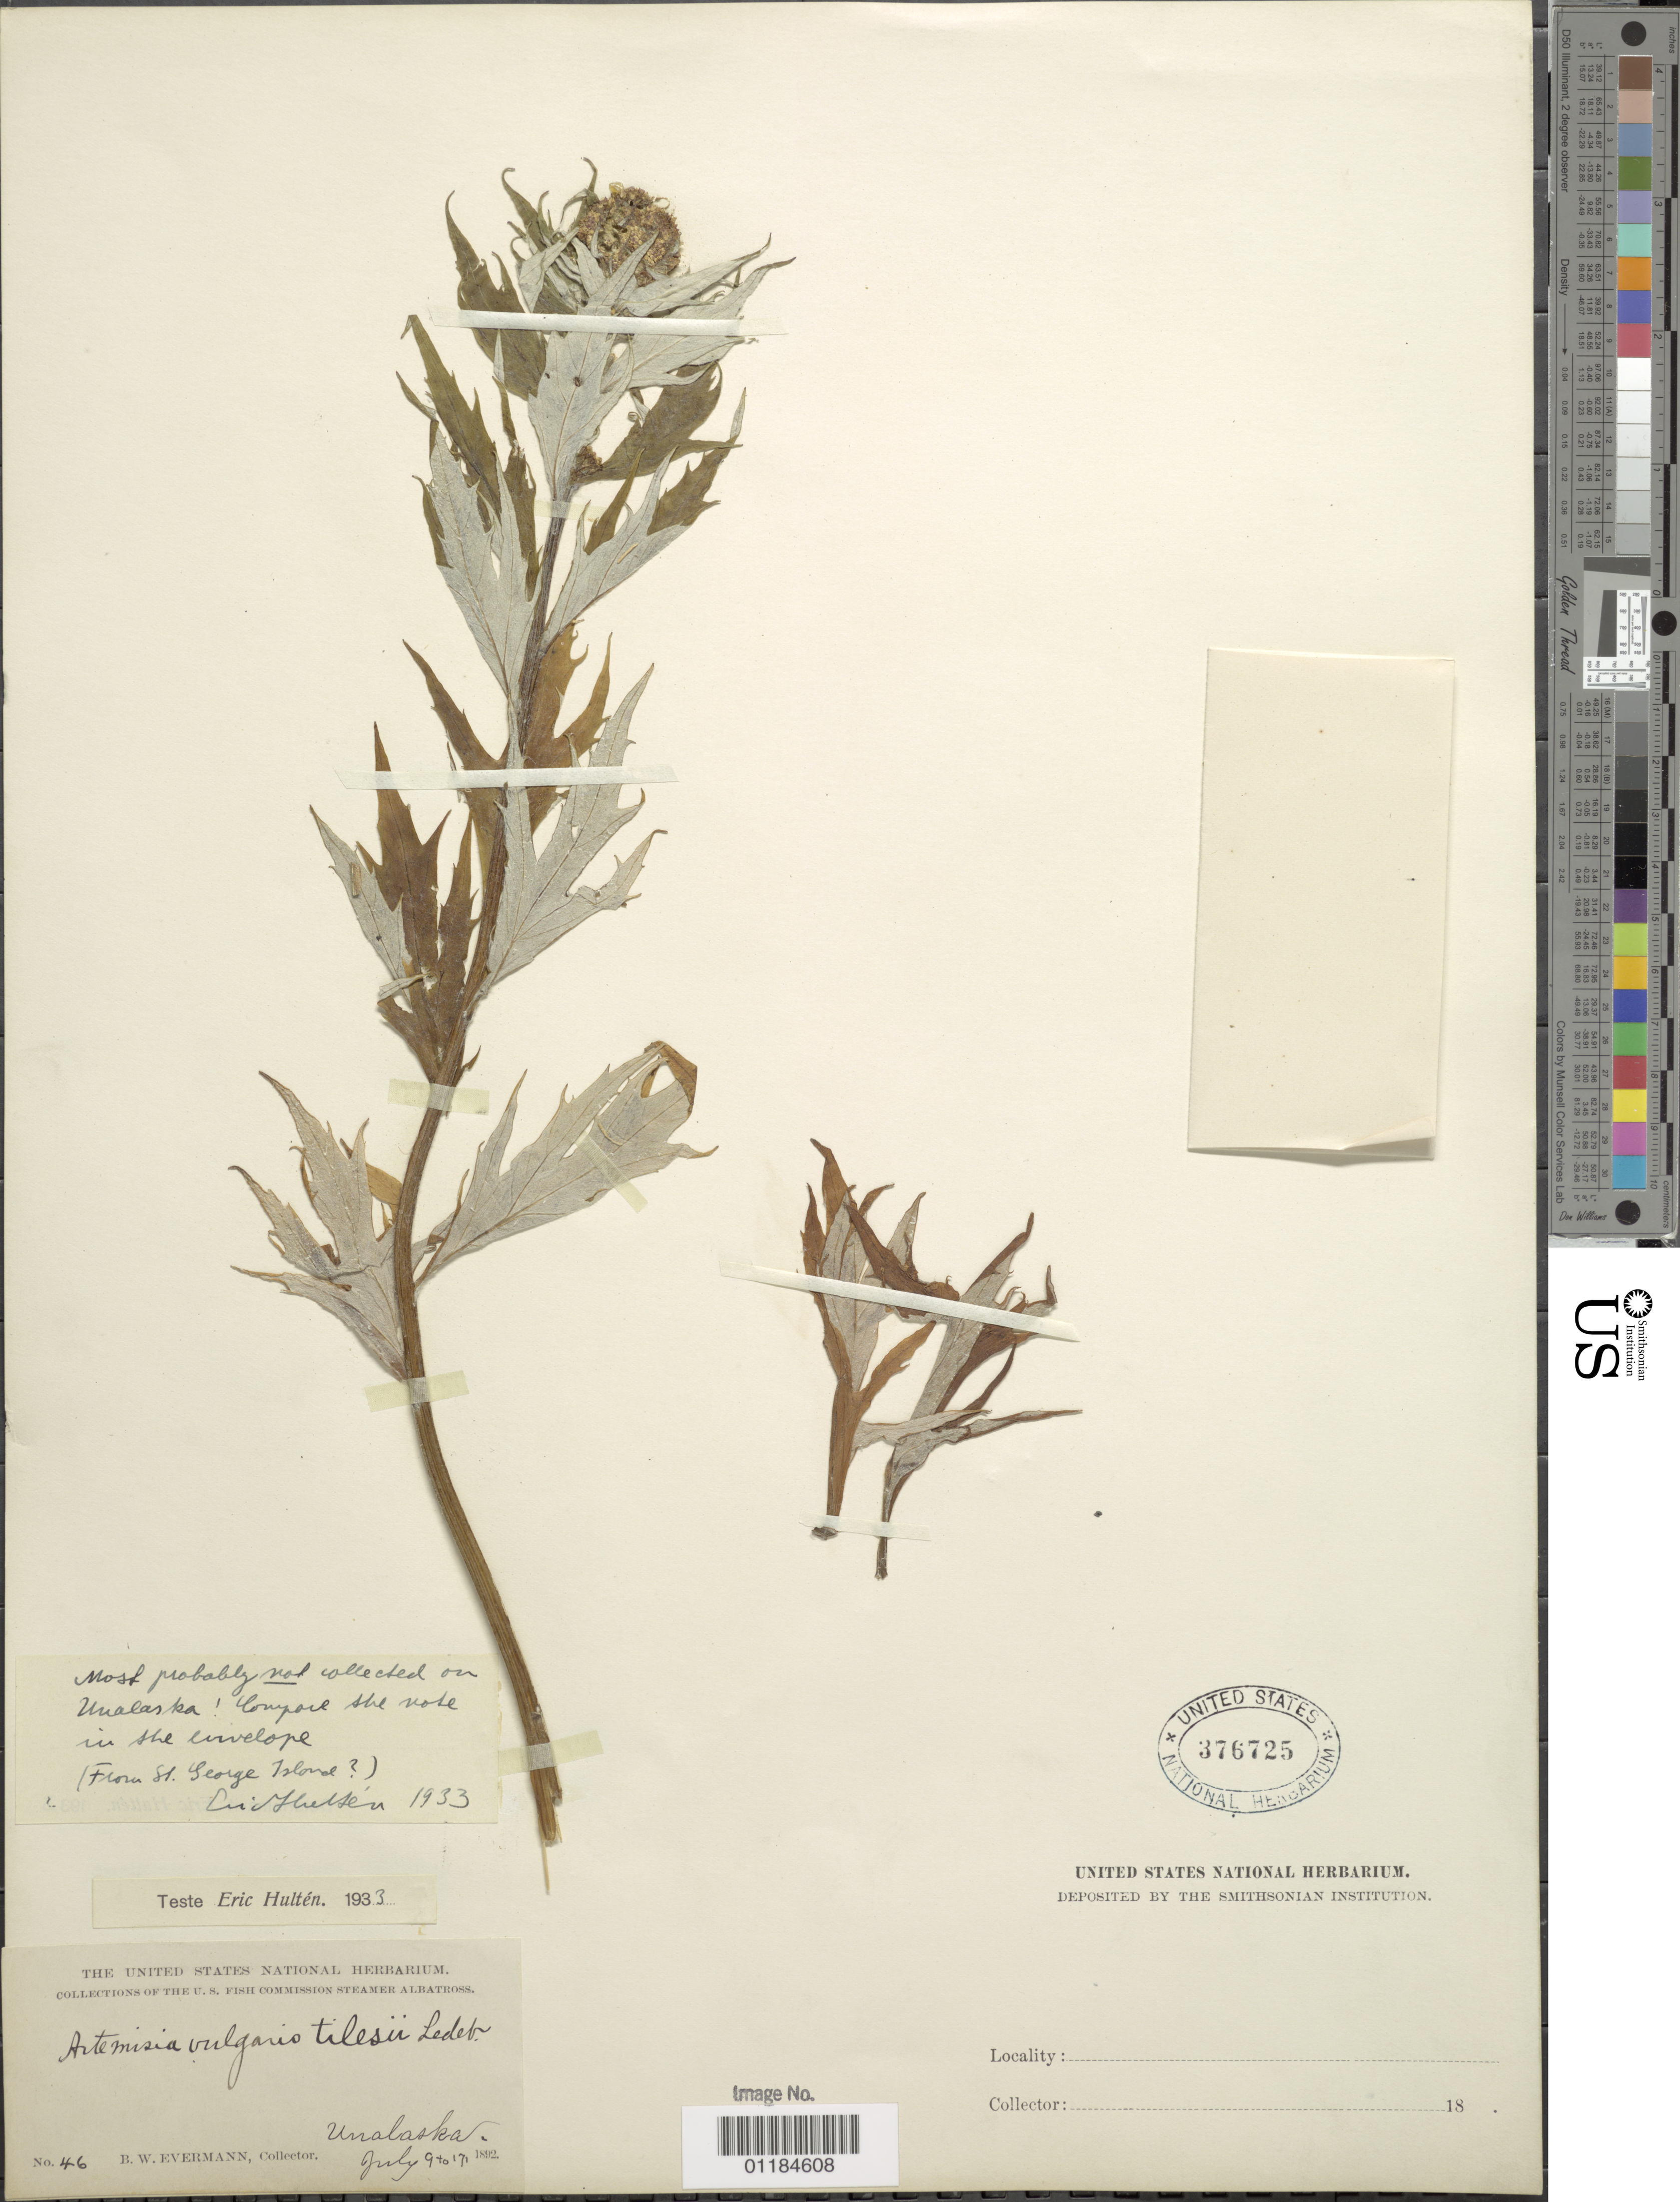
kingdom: Plantae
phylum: Tracheophyta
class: Magnoliopsida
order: Asterales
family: Asteraceae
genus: Artemisia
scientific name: Artemisia vulgaris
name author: L.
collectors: B. W. Evermann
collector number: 46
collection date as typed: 09 Jul 1892 to 17 Jul 1892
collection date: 1892-07-09/1892-07-17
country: United States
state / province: Alaska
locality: Unalaska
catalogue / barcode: US 376725